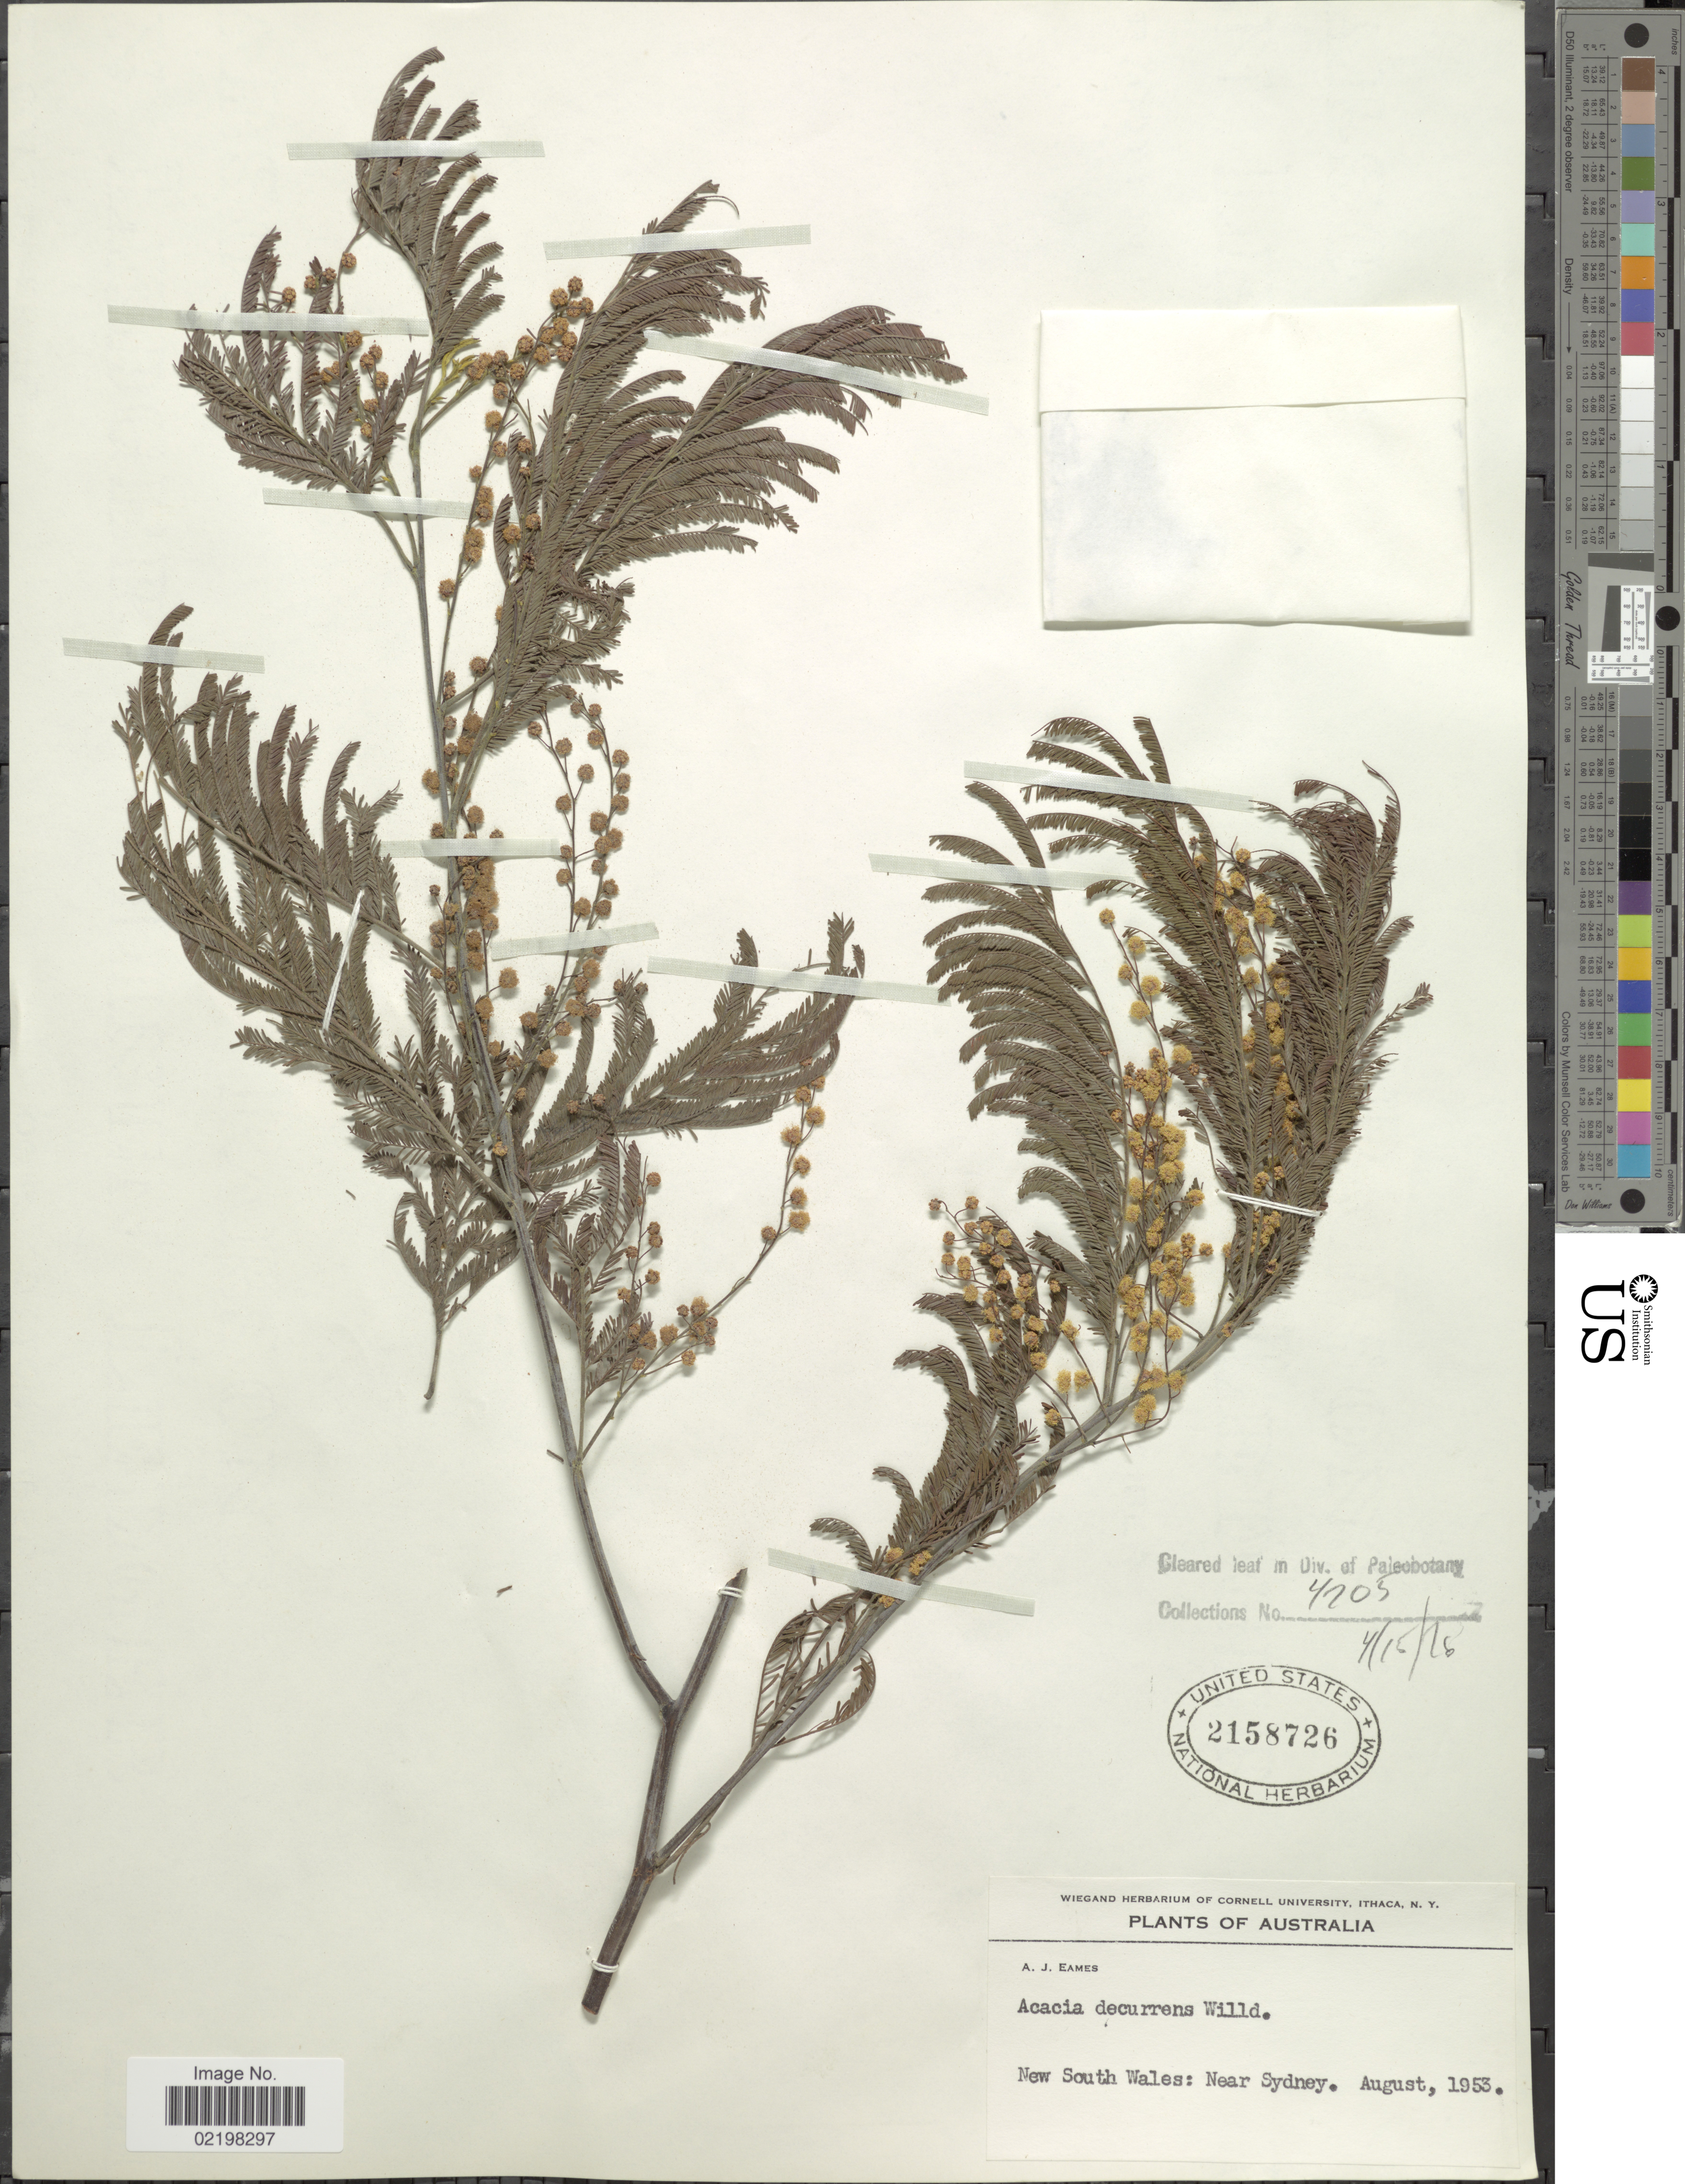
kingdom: Plantae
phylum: Tracheophyta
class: Magnoliopsida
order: Fabales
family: Fabaceae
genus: Acacia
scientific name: Acacia decurrens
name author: (J.C. Wendl.) Willd.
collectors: A. J. Eames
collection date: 1953-08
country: Australia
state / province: New South Wales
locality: Near Sydney.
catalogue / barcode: US 2158726